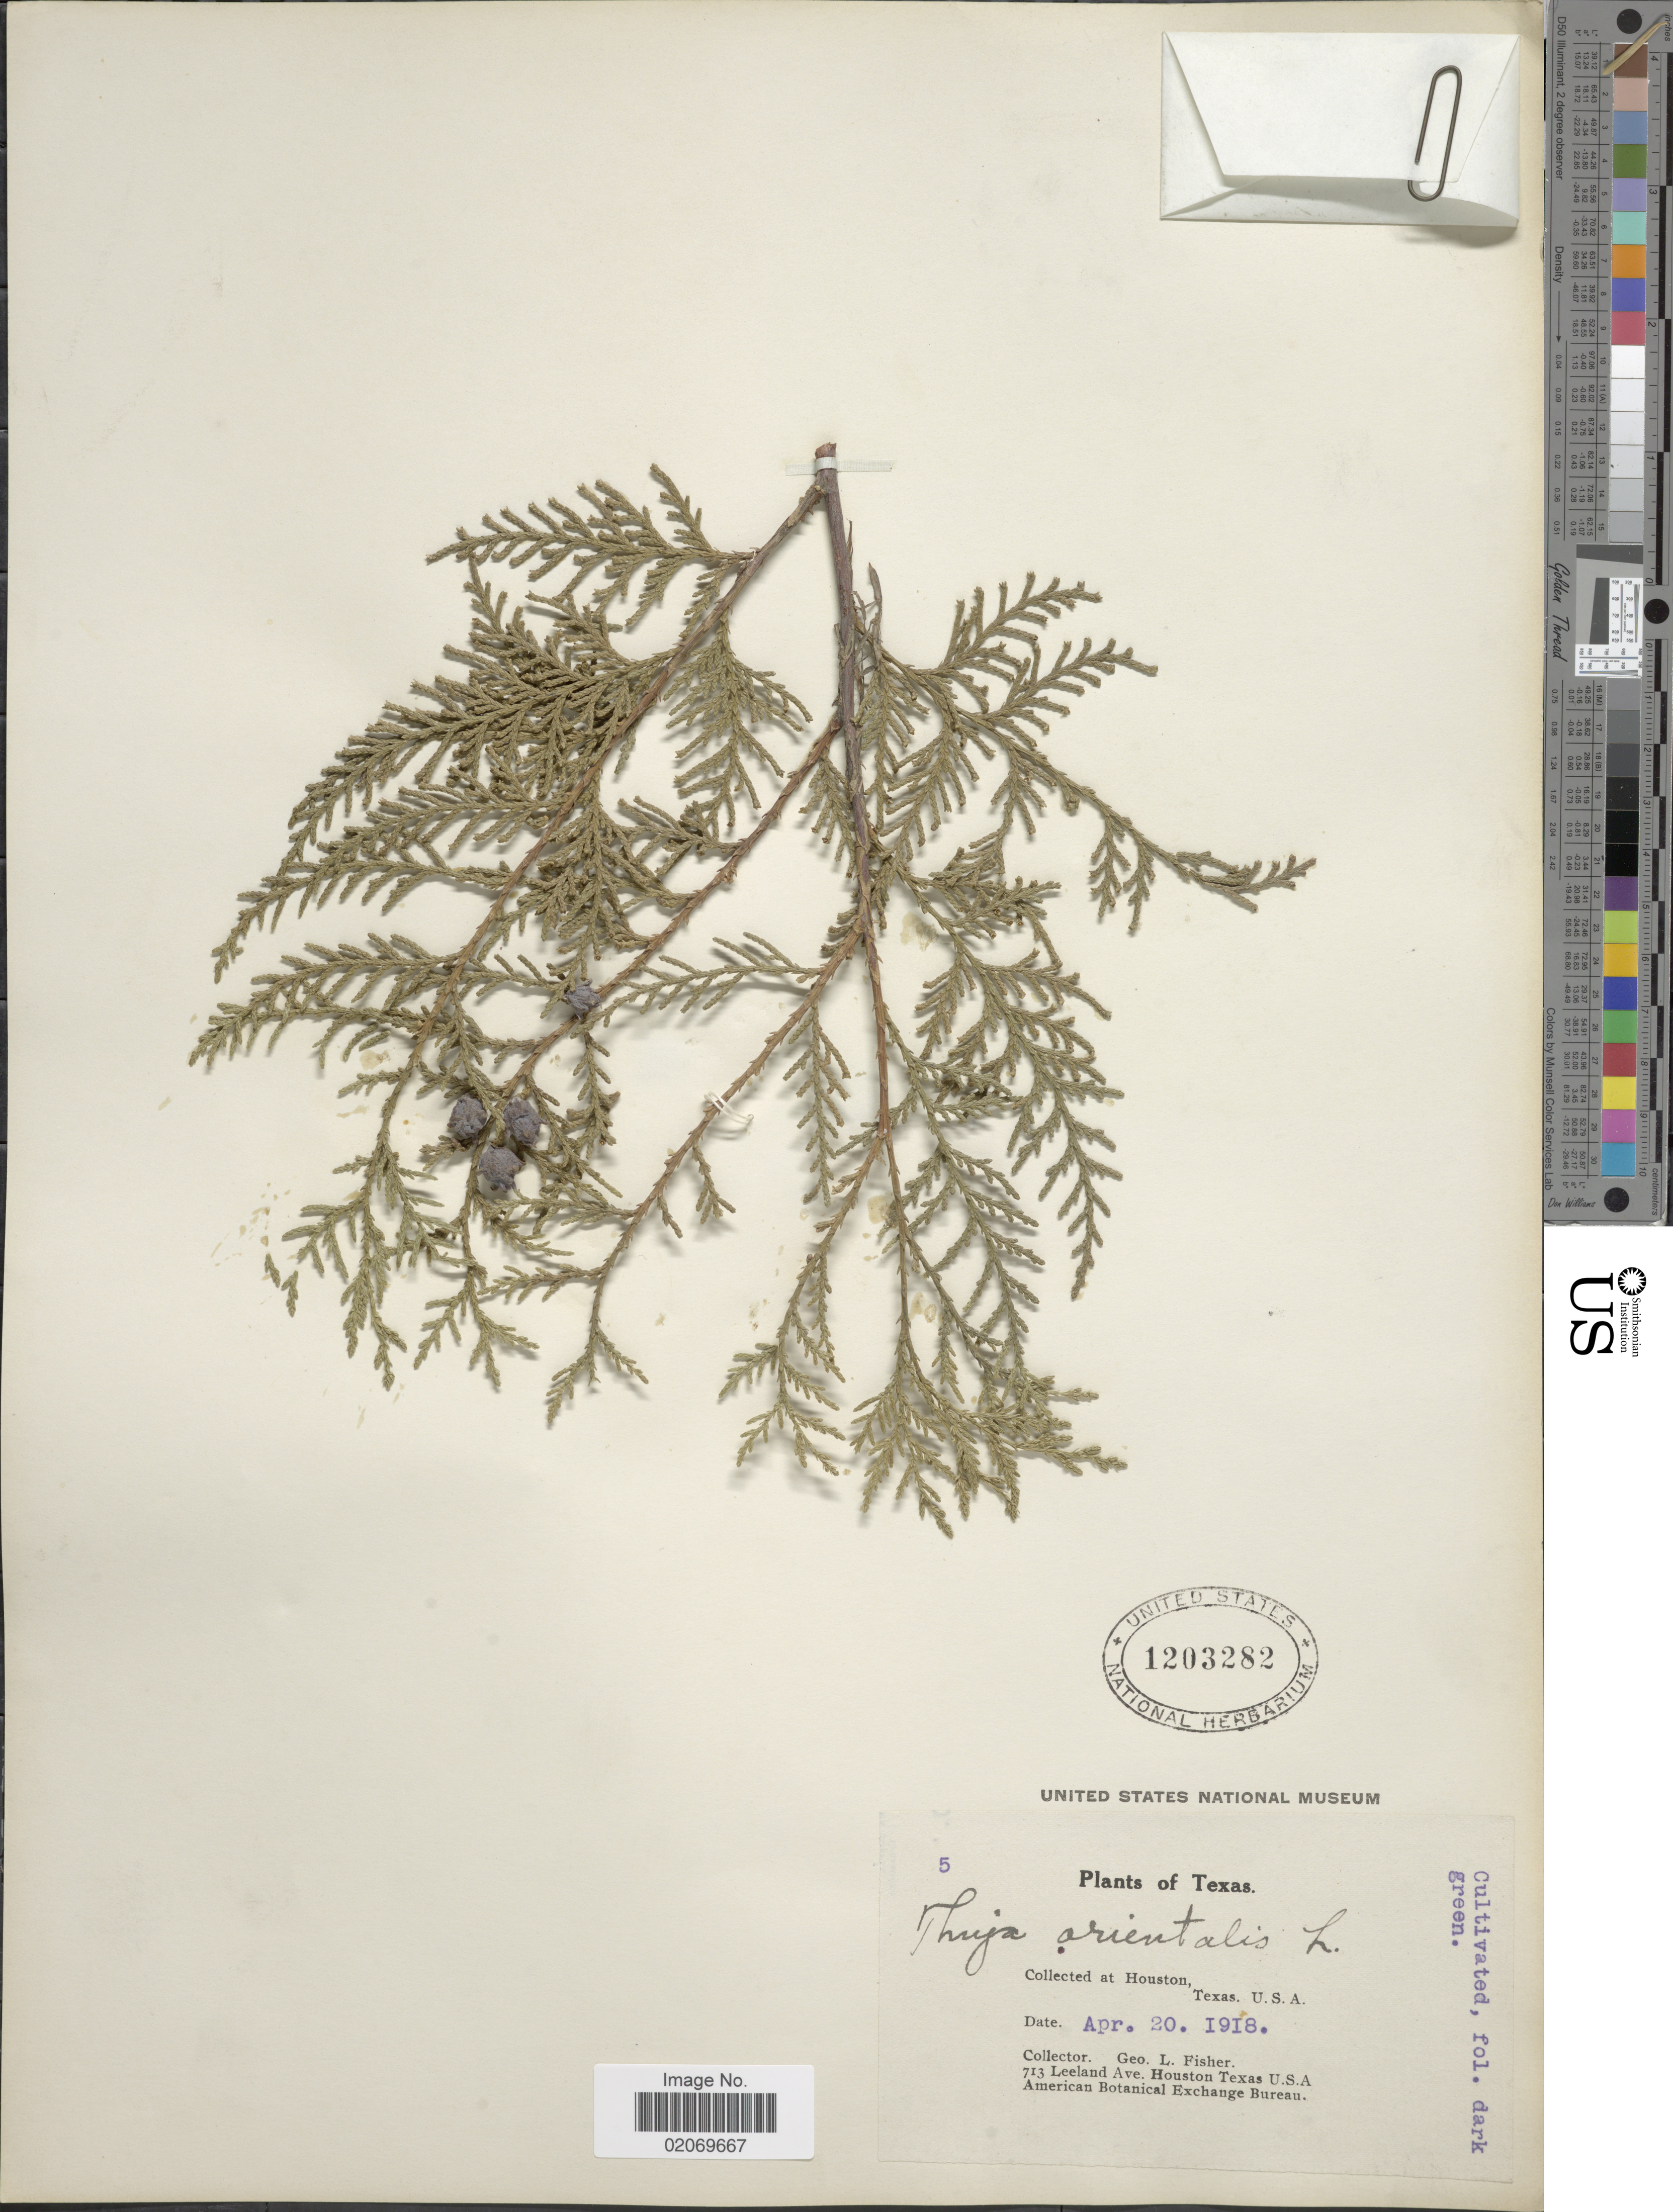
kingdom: Plantae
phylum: Tracheophyta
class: Pinopsida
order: Pinales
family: Cupressaceae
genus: Thuja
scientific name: Thuja orientalis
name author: L.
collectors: G. L. Fisher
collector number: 5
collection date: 1918-04-20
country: United States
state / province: Texas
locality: Houston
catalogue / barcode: US 1203282